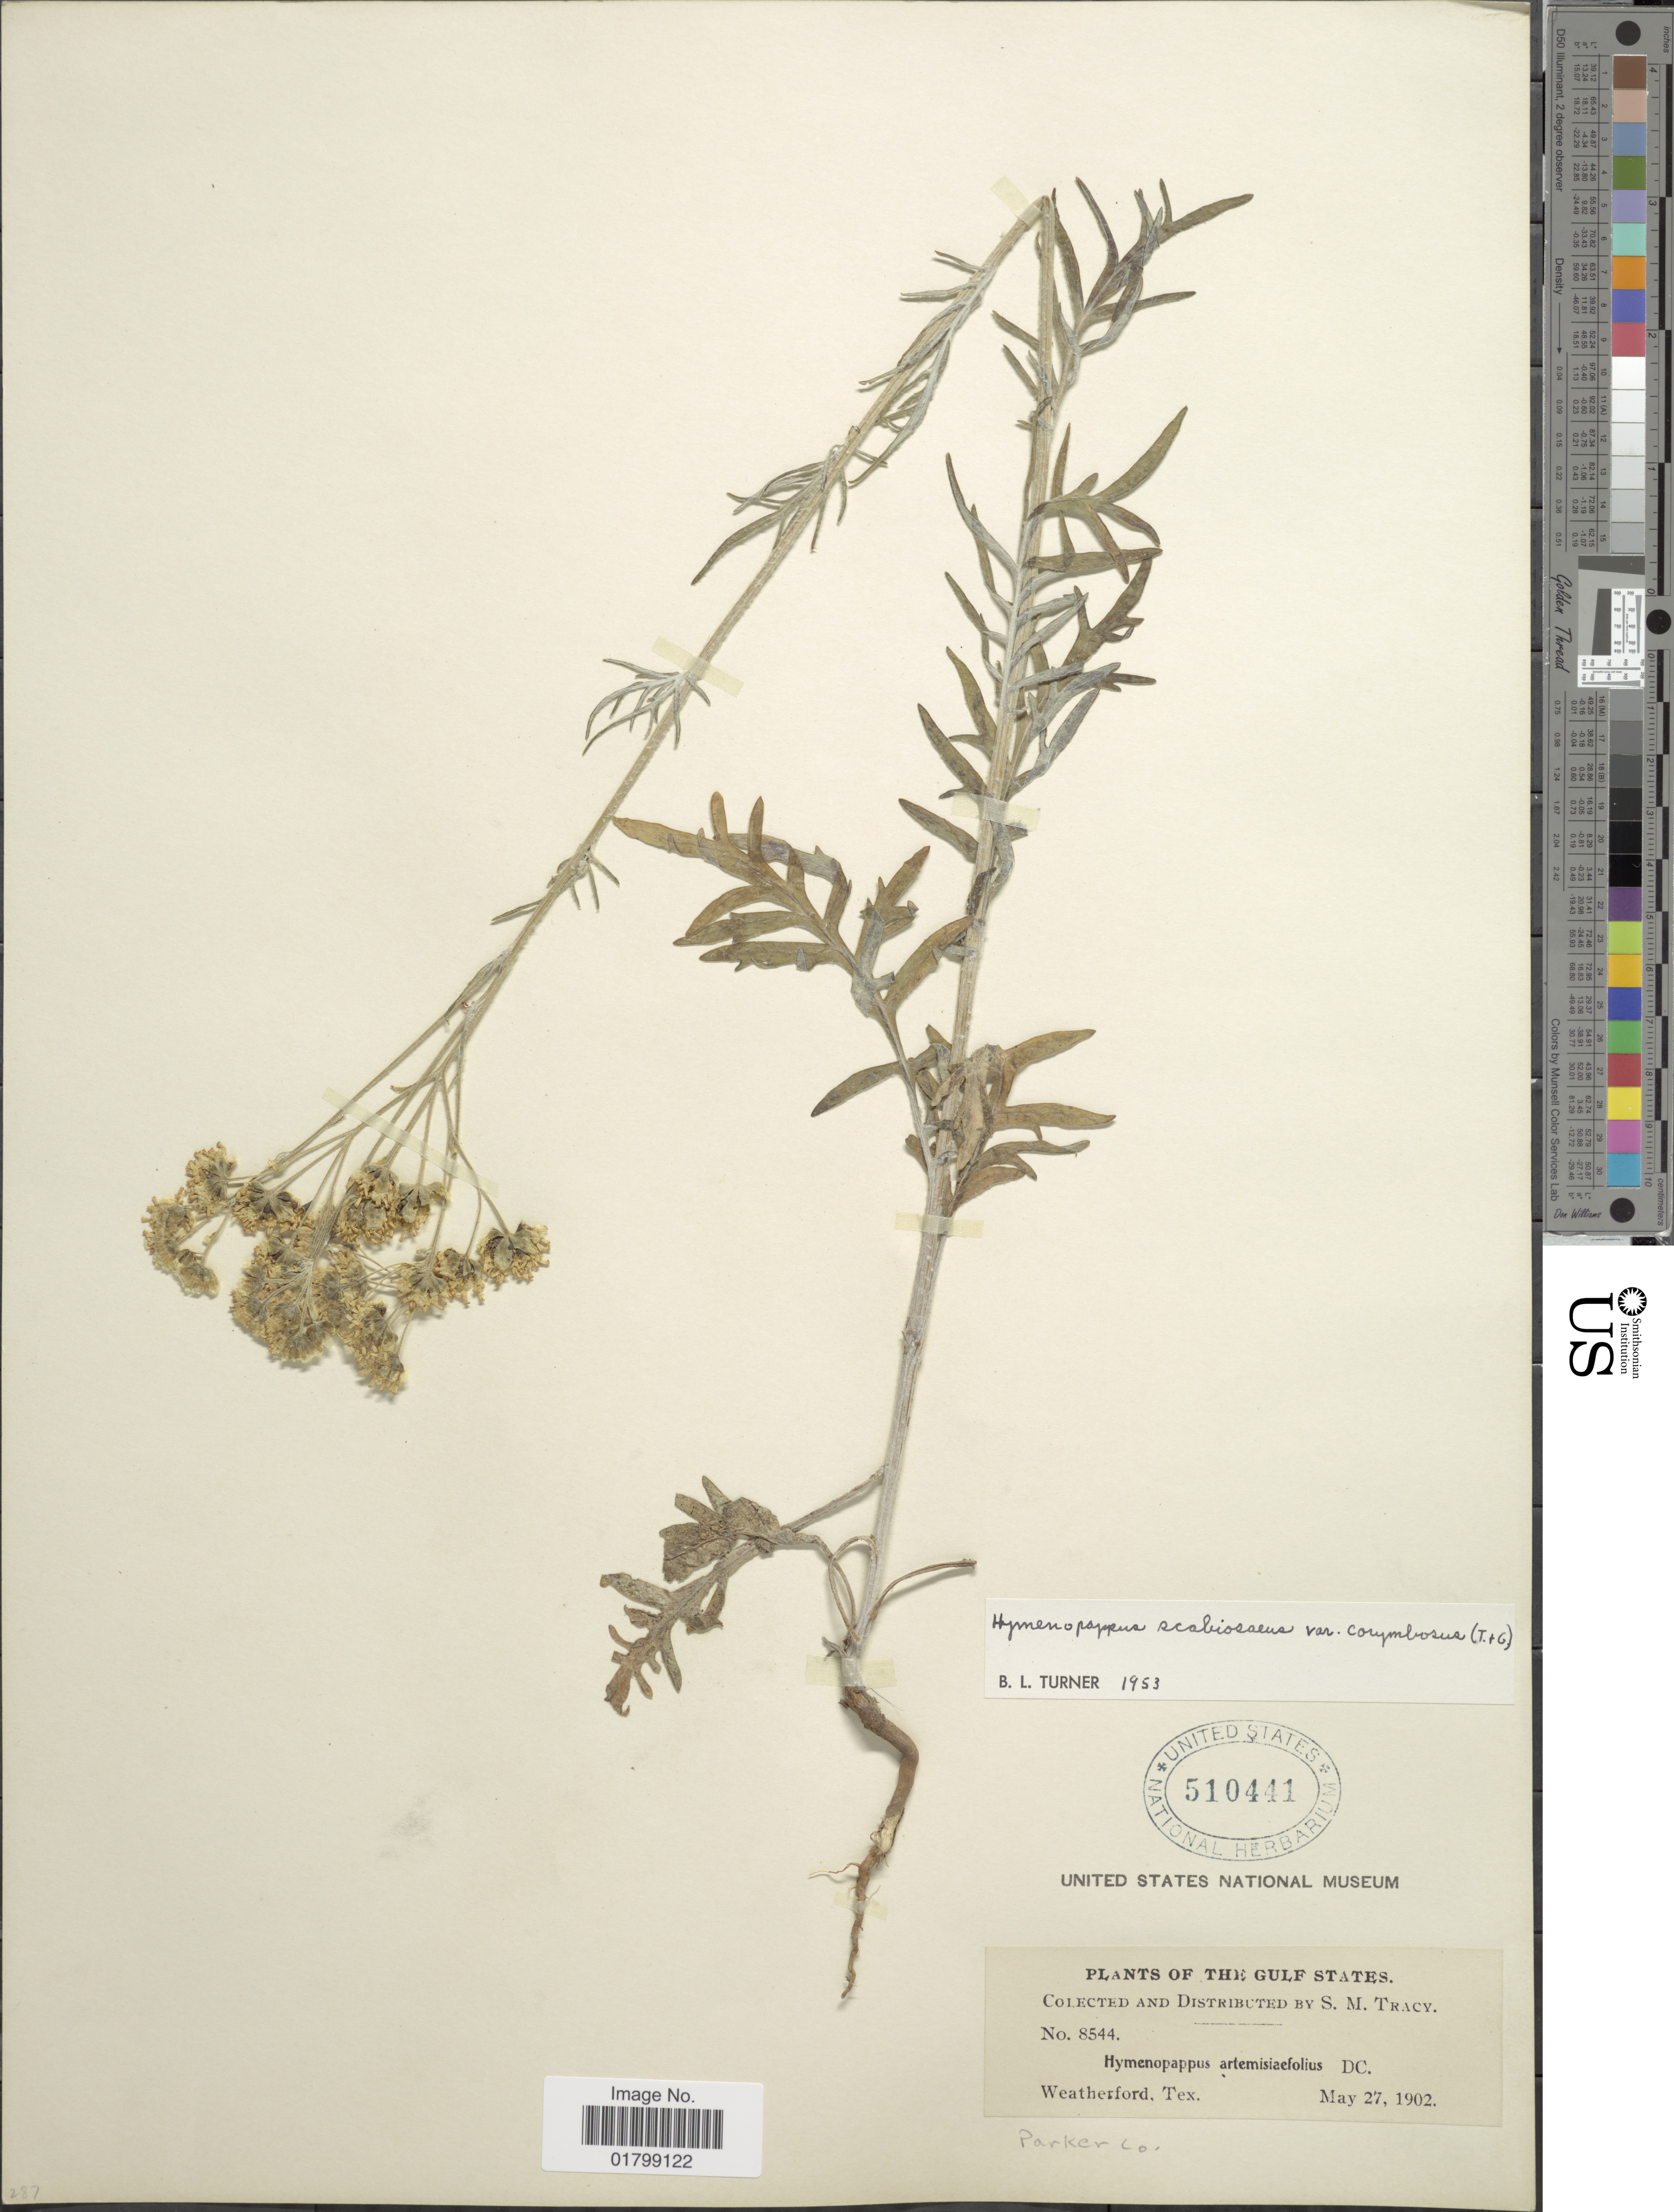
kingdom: Plantae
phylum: Tracheophyta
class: Magnoliopsida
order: Asterales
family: Asteraceae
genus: Hymenopappus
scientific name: Hymenopappus scabiosaeus var. corymbosus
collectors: S. M. Tracy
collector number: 8544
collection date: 1902-05-27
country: United States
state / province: Texas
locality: The Gulf States, Weatherford, Parker Co.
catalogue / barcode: US 510441